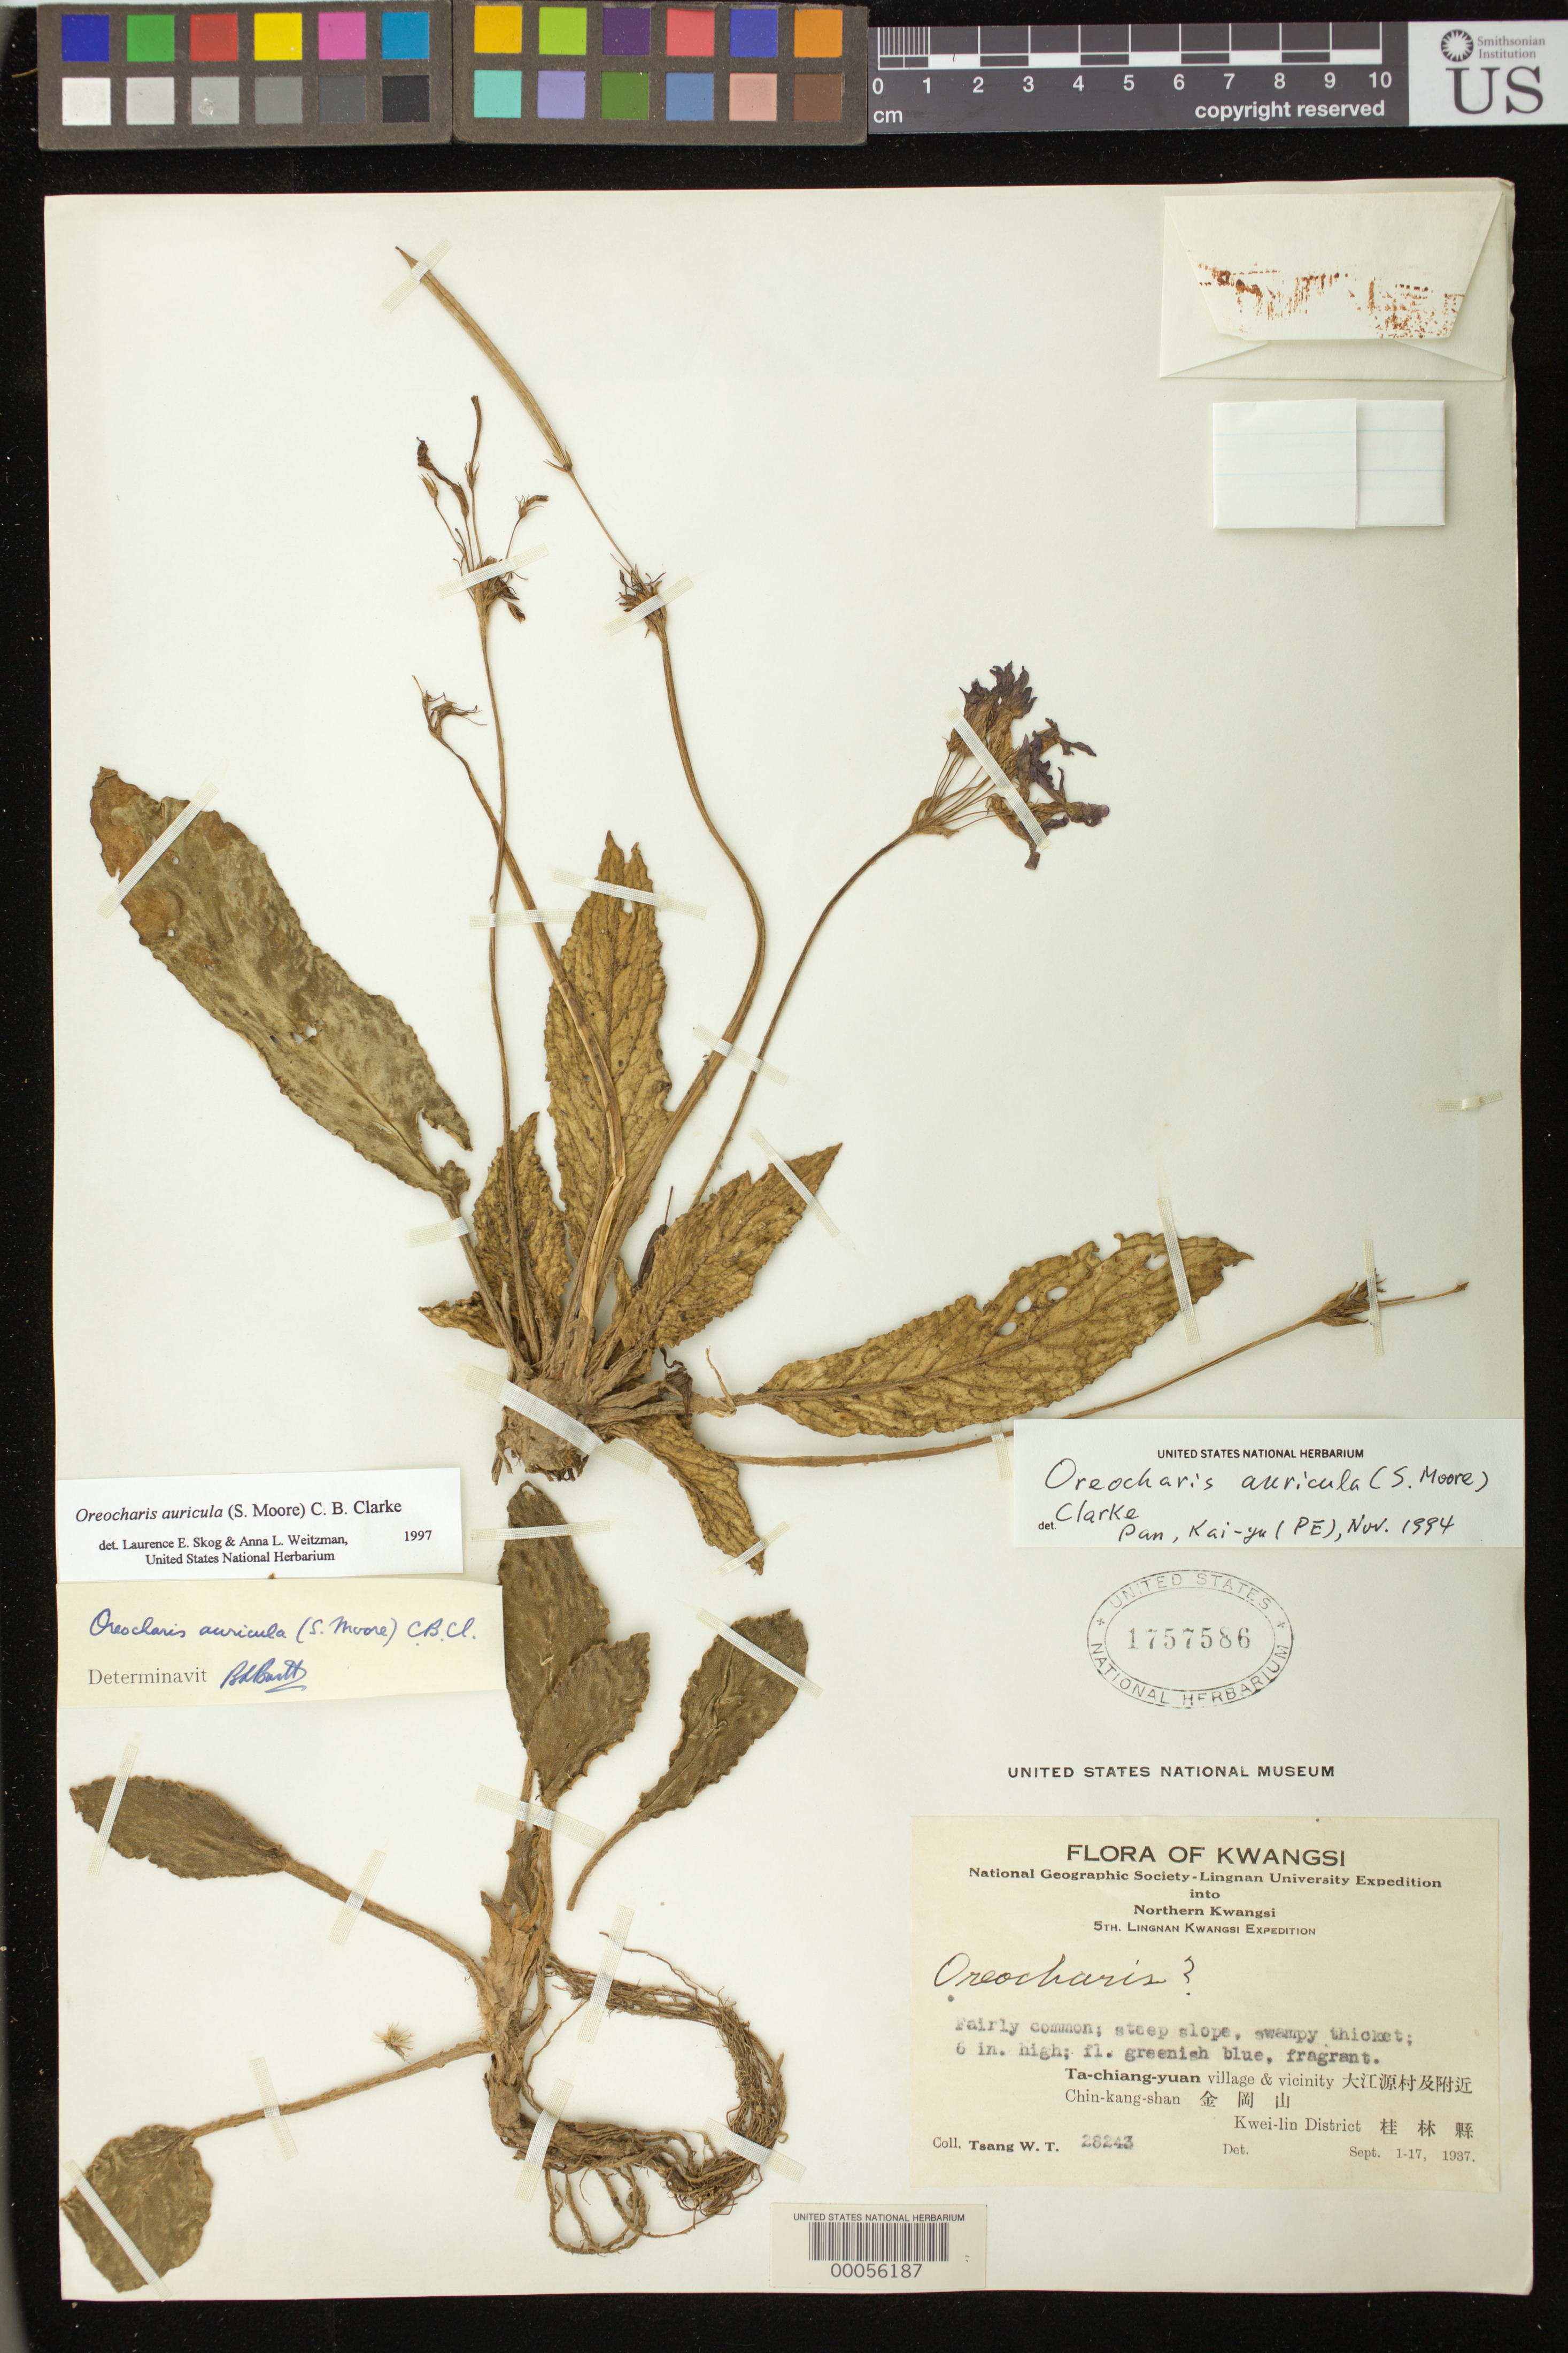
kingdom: Plantae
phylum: Tracheophyta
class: Magnoliopsida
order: Lamiales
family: Gesneriaceae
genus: Oreocharis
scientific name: Oreocharis auricula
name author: (S. Moore) C.B. Clarke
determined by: Burtt, B. L.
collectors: W. T. Tsang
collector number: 28243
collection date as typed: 1-17 Sep 1937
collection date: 1937-09-01/1937-09-17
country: China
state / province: Guangxi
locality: Ta-chiang-yuan village & vicinity, Chin-kang-shan, Kwei-lin District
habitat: Steep slope, swampy thicket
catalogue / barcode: US 1757586